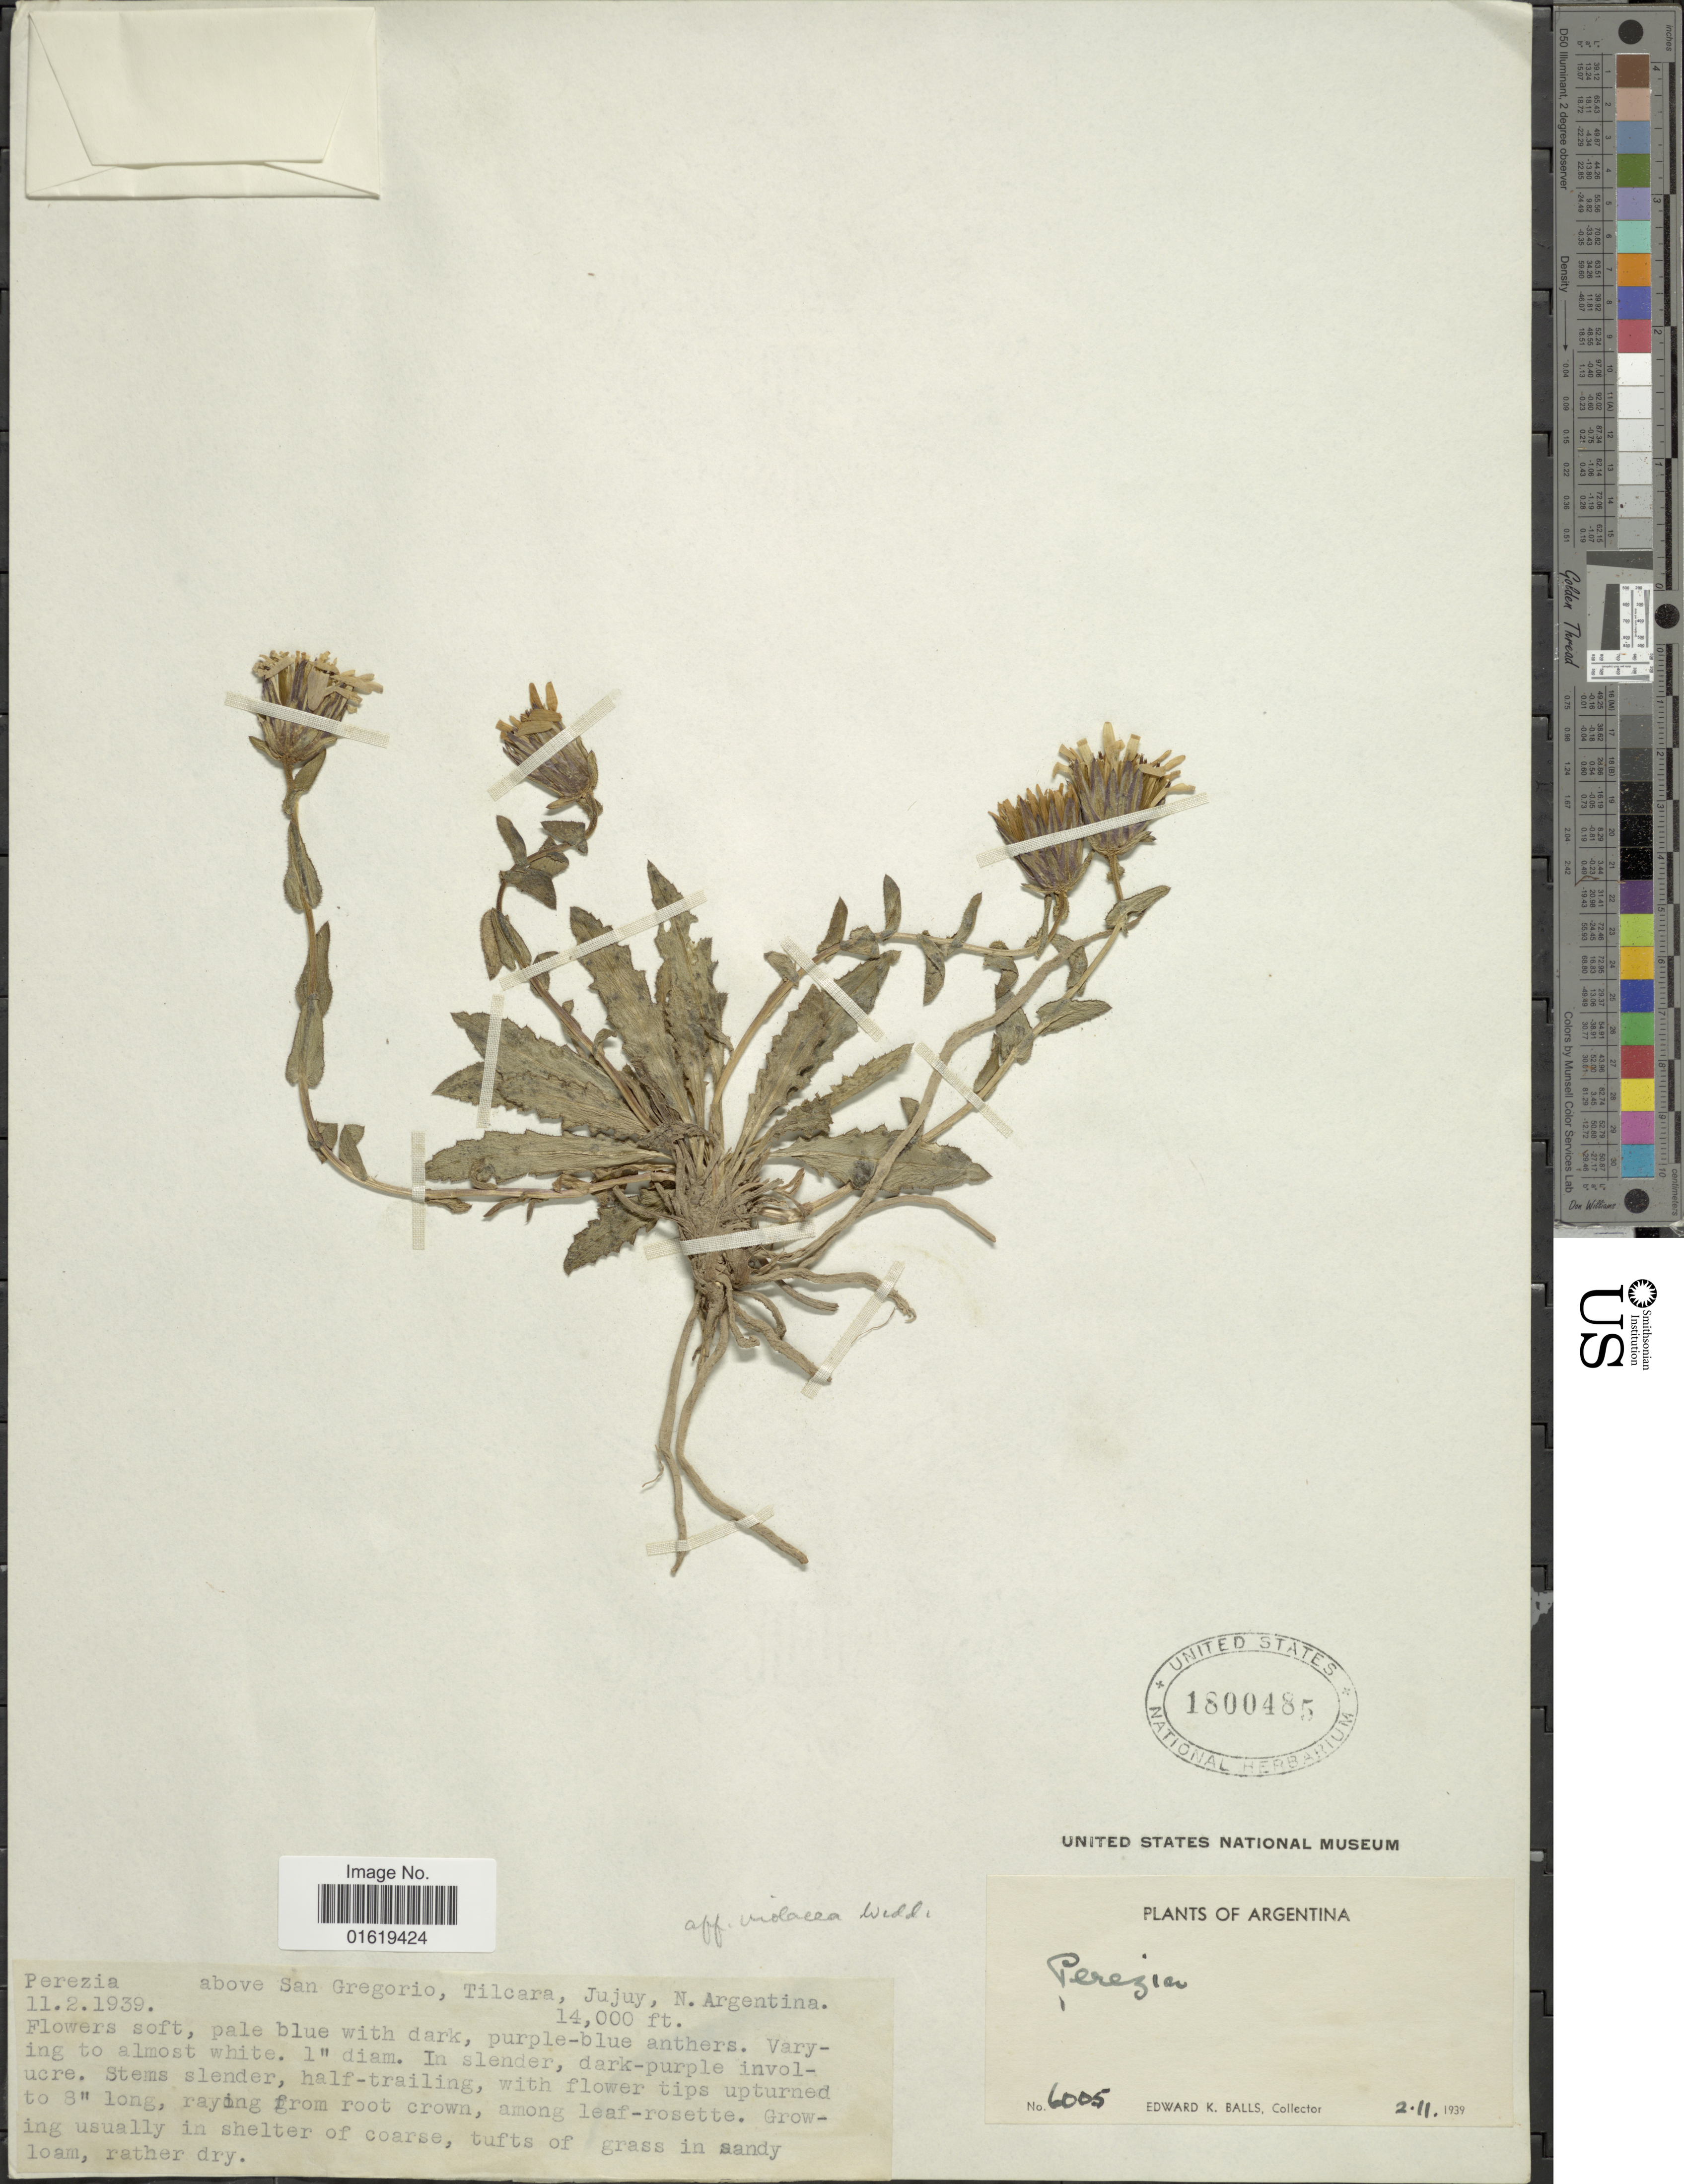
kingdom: Plantae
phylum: Tracheophyta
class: Magnoliopsida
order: Asterales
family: Asteraceae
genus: Perezia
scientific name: Perezia coerulescens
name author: Wedd.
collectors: E. K. Balls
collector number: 6005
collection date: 1939-11-02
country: Argentina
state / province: Jujuy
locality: Above San Gregorio, Tilcara, Jujuy, N. Argentina.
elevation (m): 4267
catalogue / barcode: US 1800485